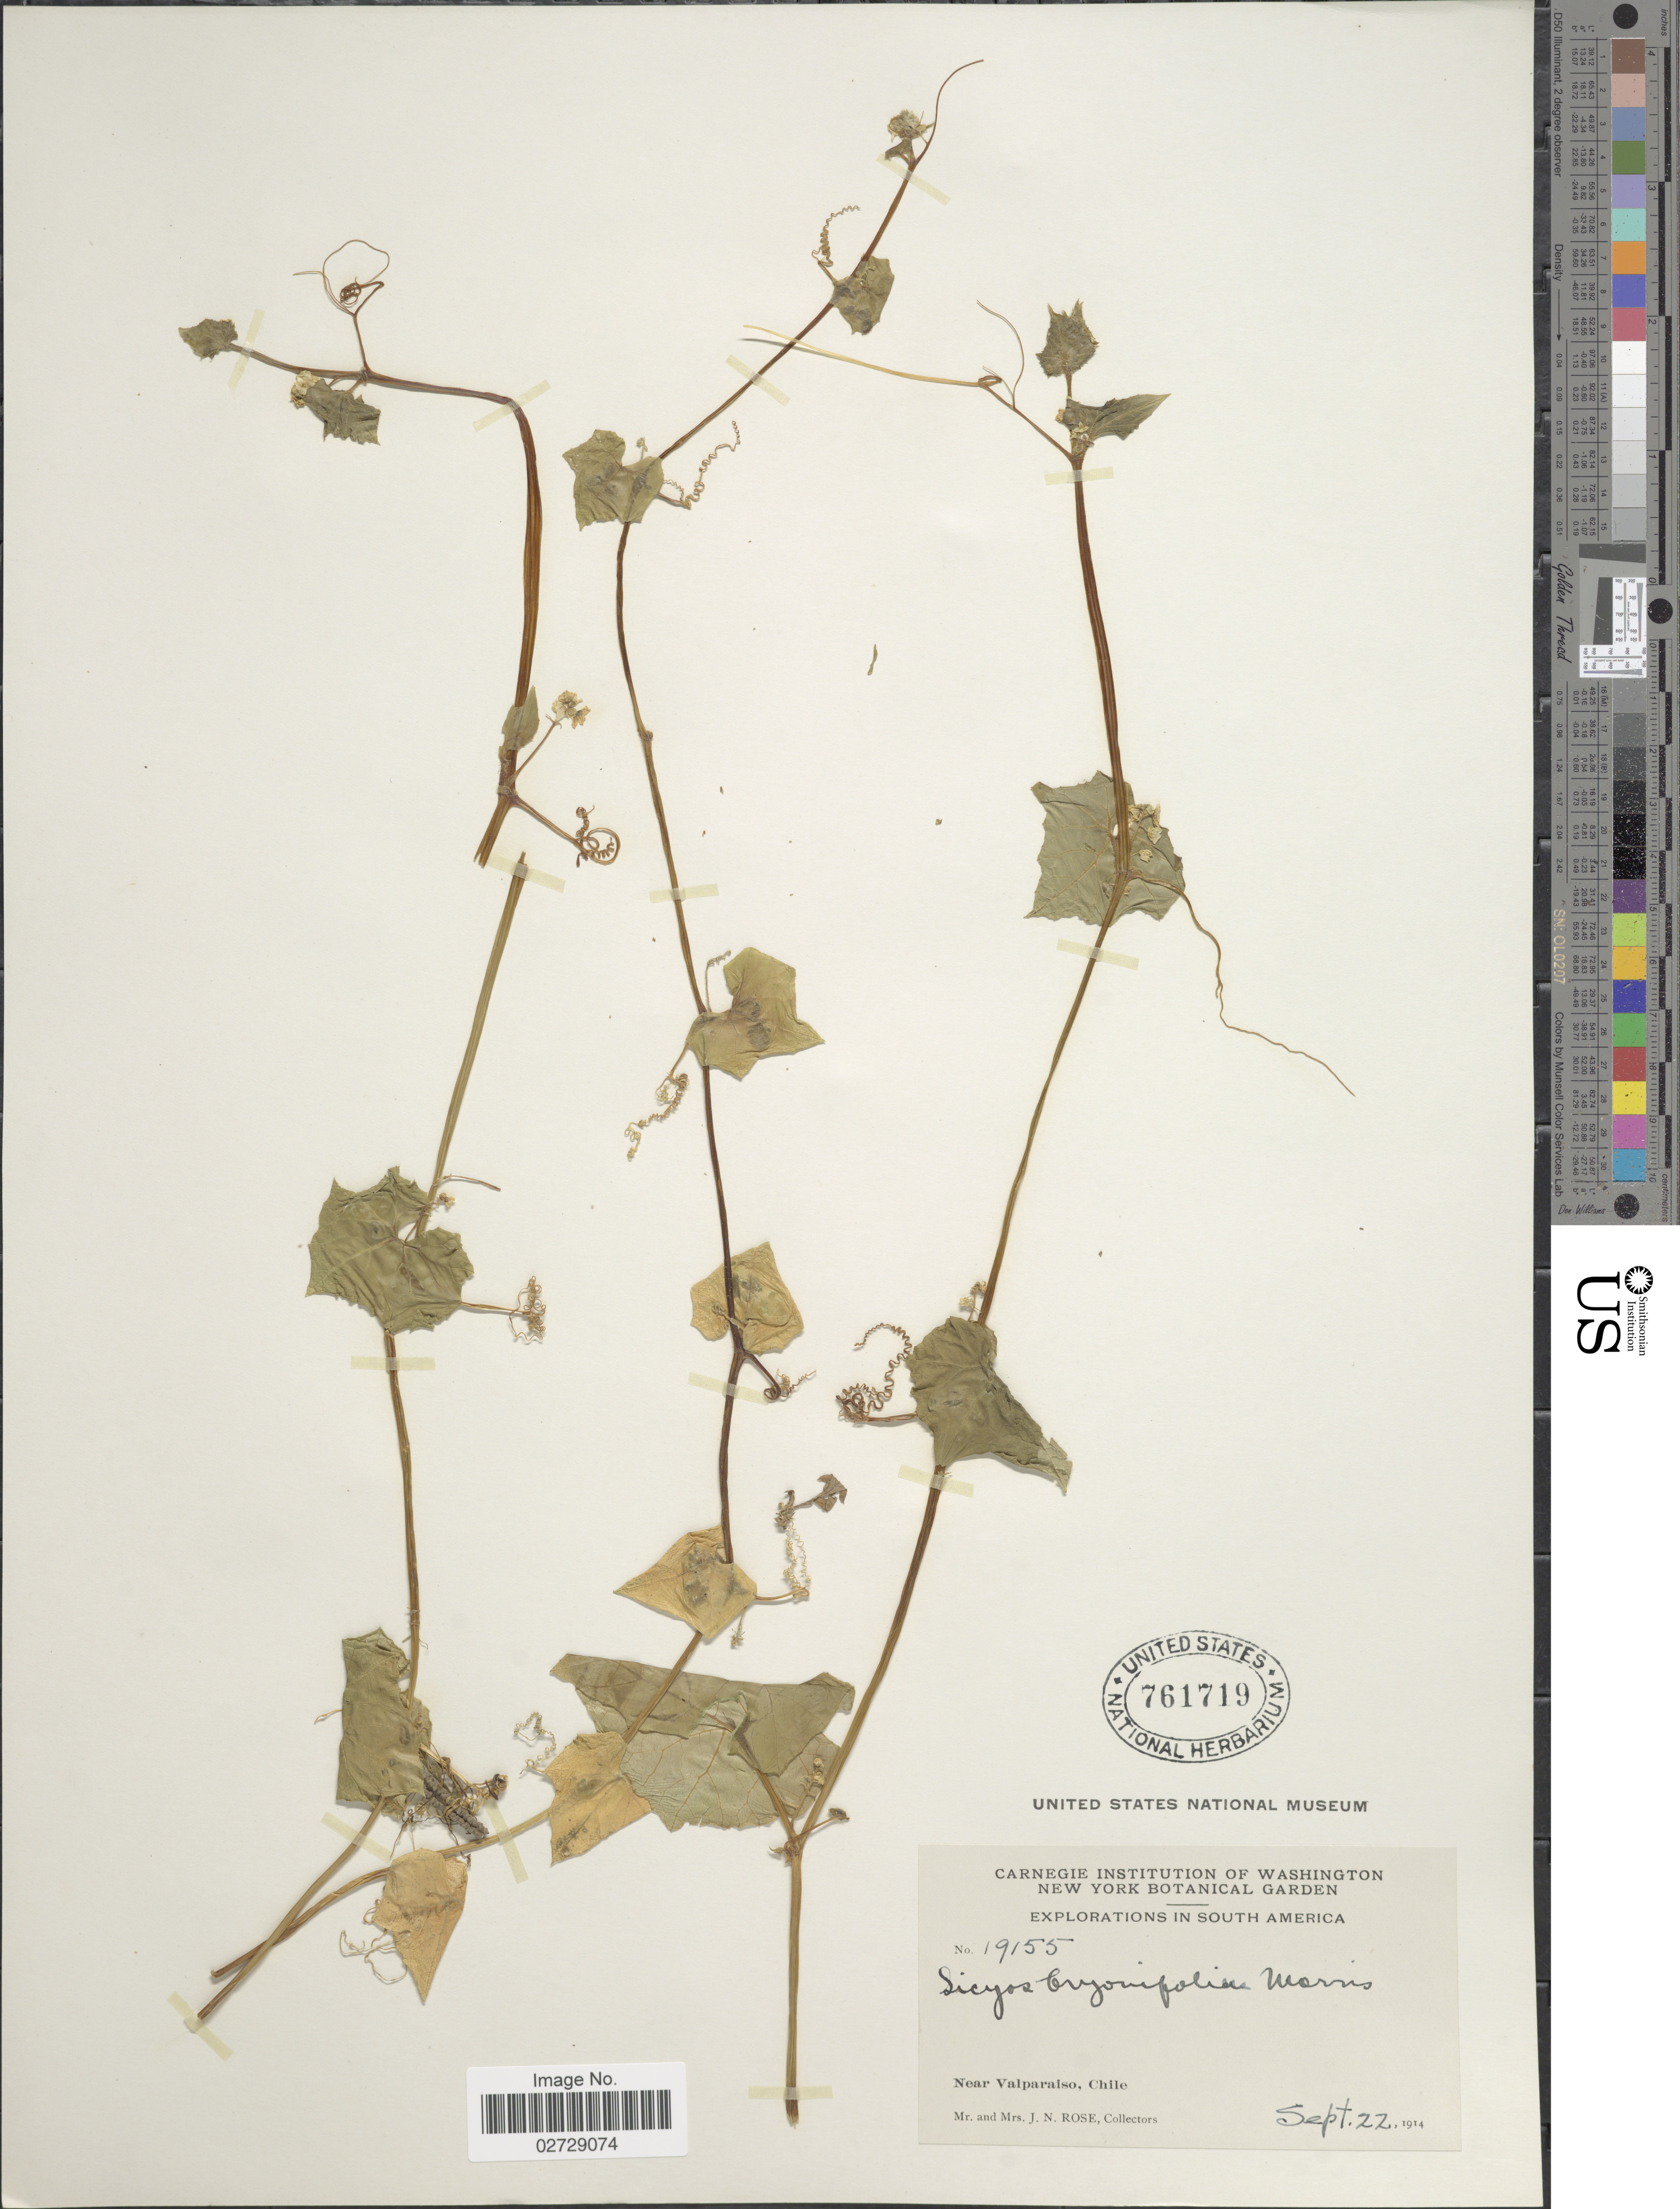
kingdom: Plantae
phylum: Tracheophyta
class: Magnoliopsida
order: Cucurbitales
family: Cucurbitaceae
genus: Sicyos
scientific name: Sicyos baderoa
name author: Hook. & Arn.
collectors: J. N. Rose & L. B. Rose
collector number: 19155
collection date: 1914-09-22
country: Chile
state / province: Valparaíso (V)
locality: Near Valparaiso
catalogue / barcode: US 761719